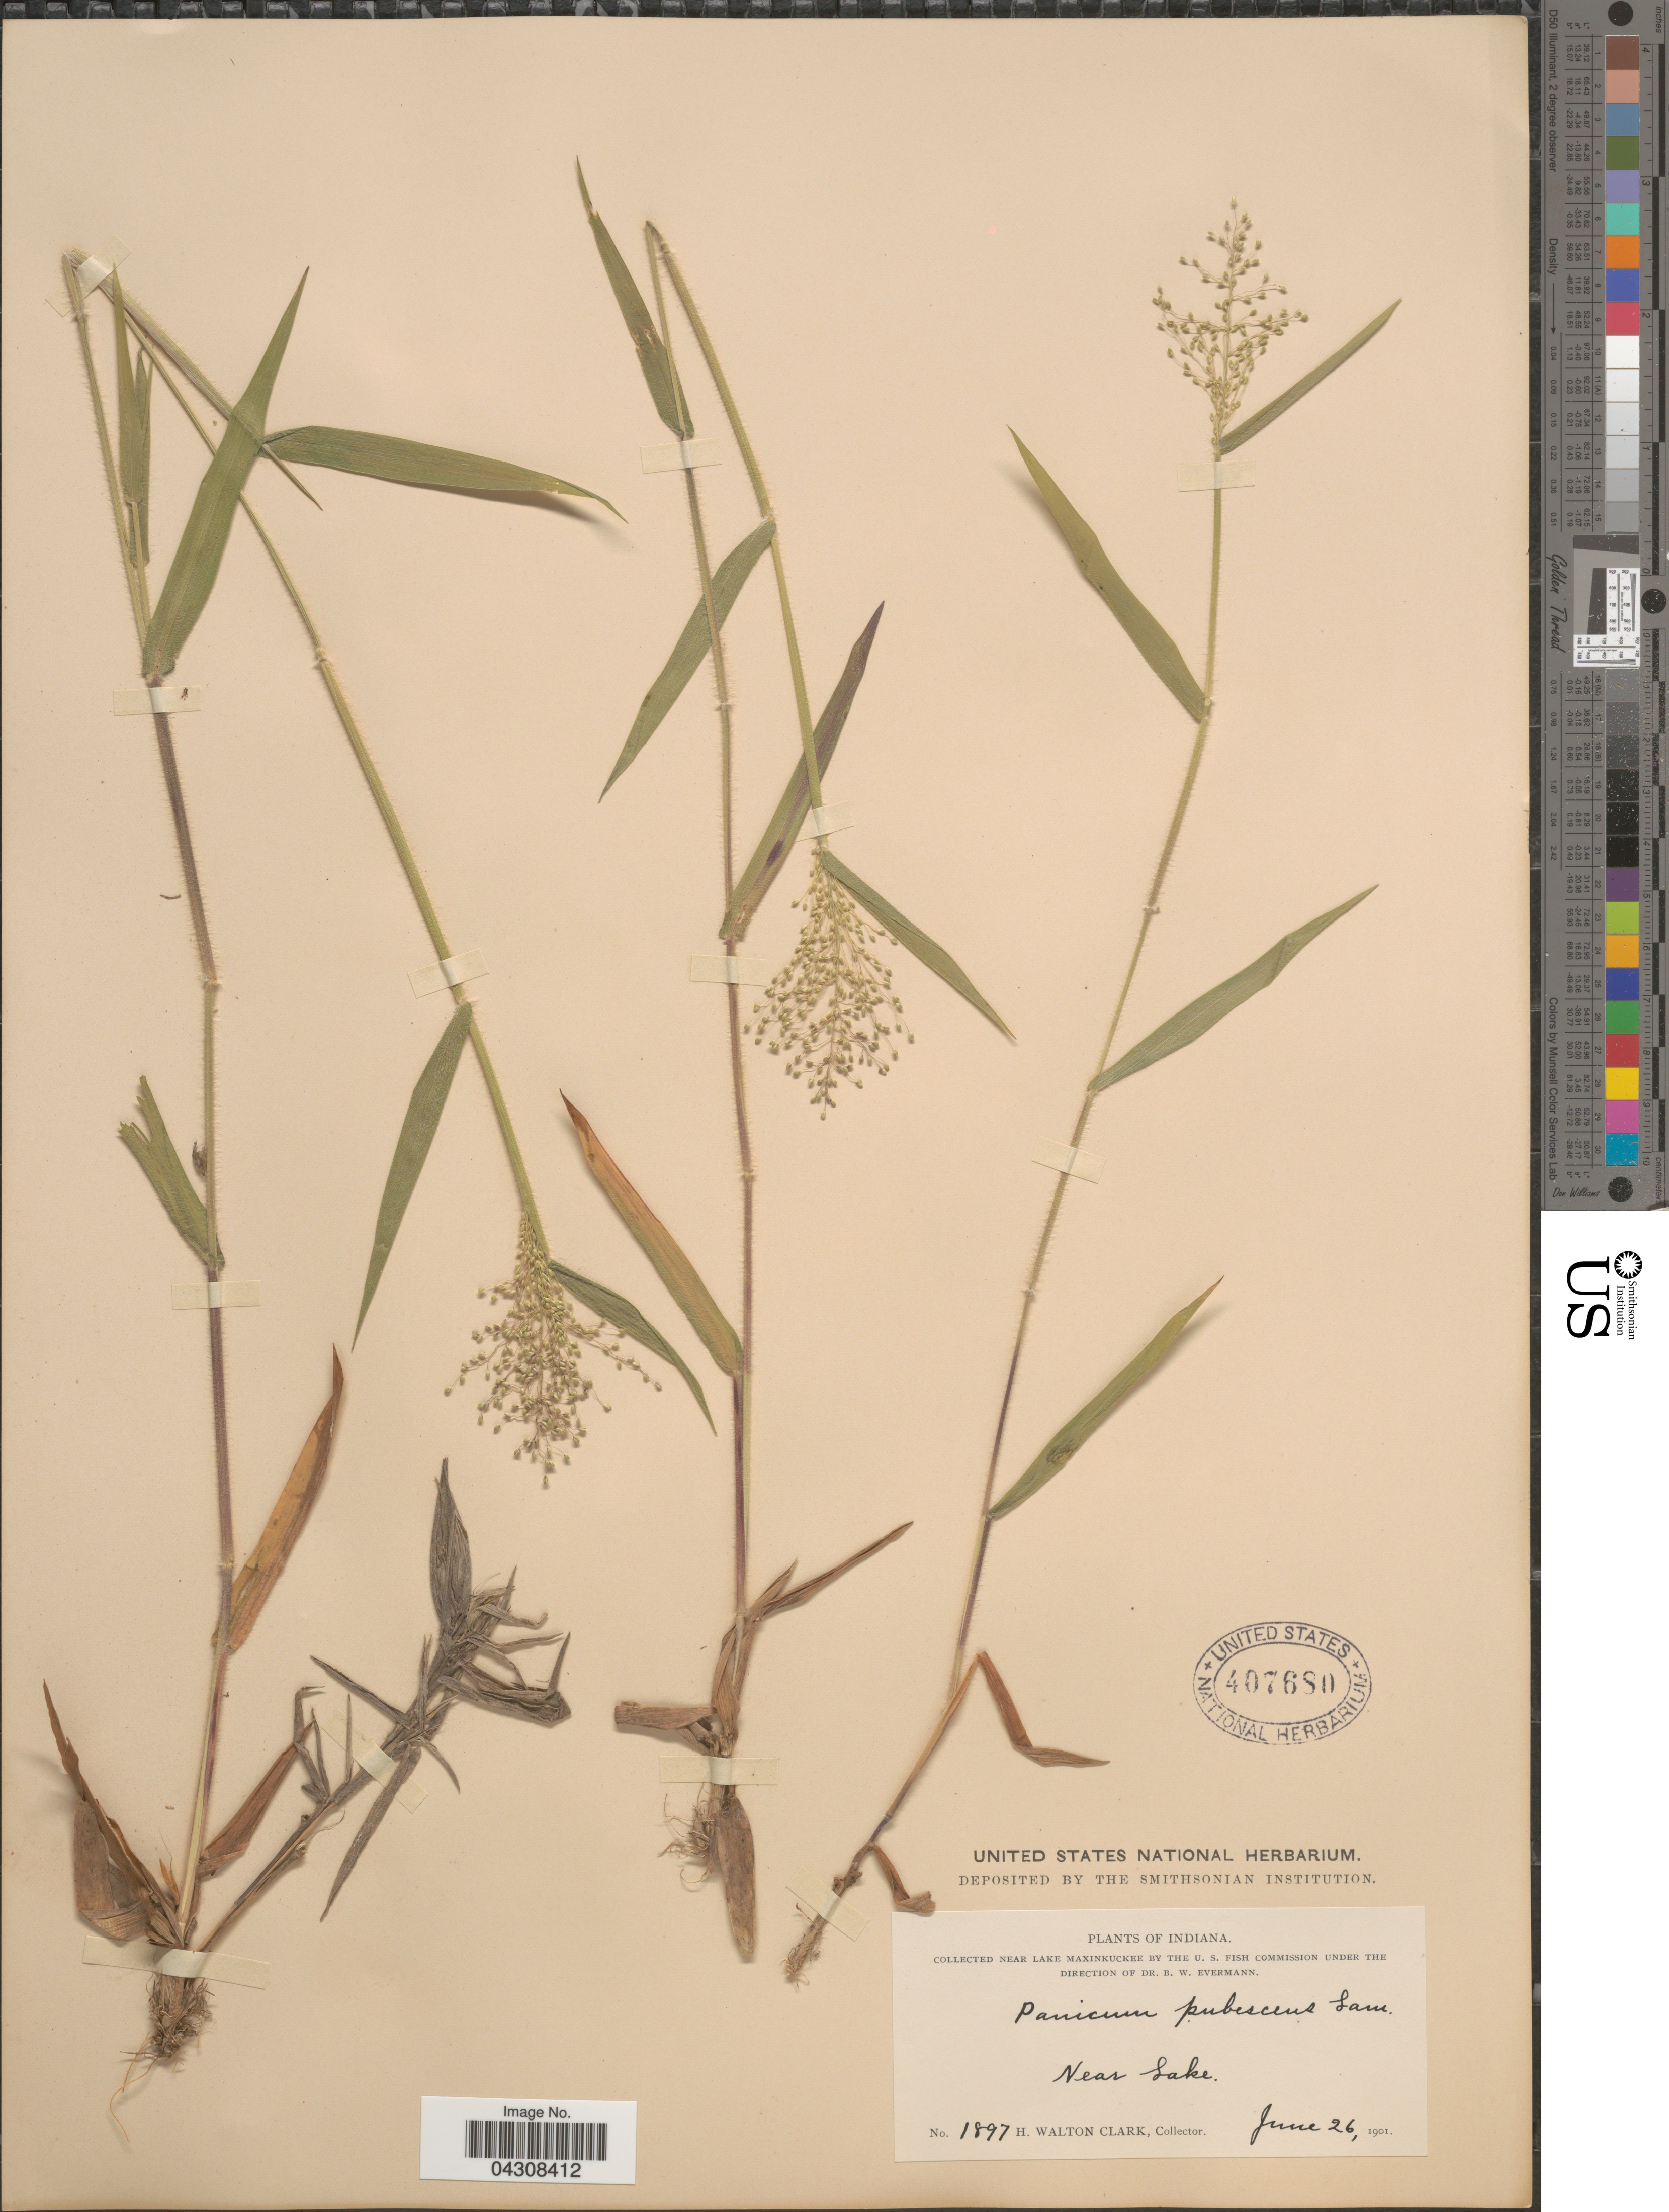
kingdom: Plantae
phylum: Tracheophyta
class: Liliopsida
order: Poales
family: Poaceae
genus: Dichanthelium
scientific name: Dichanthelium acuminatum var. acuminatum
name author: (Sw.) Gould & C.A. Clark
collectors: H. W. Clark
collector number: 1897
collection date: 1901-06-26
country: United States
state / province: Indiana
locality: Near Lake Maxinkuckee. Near Lake.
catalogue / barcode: US 407680